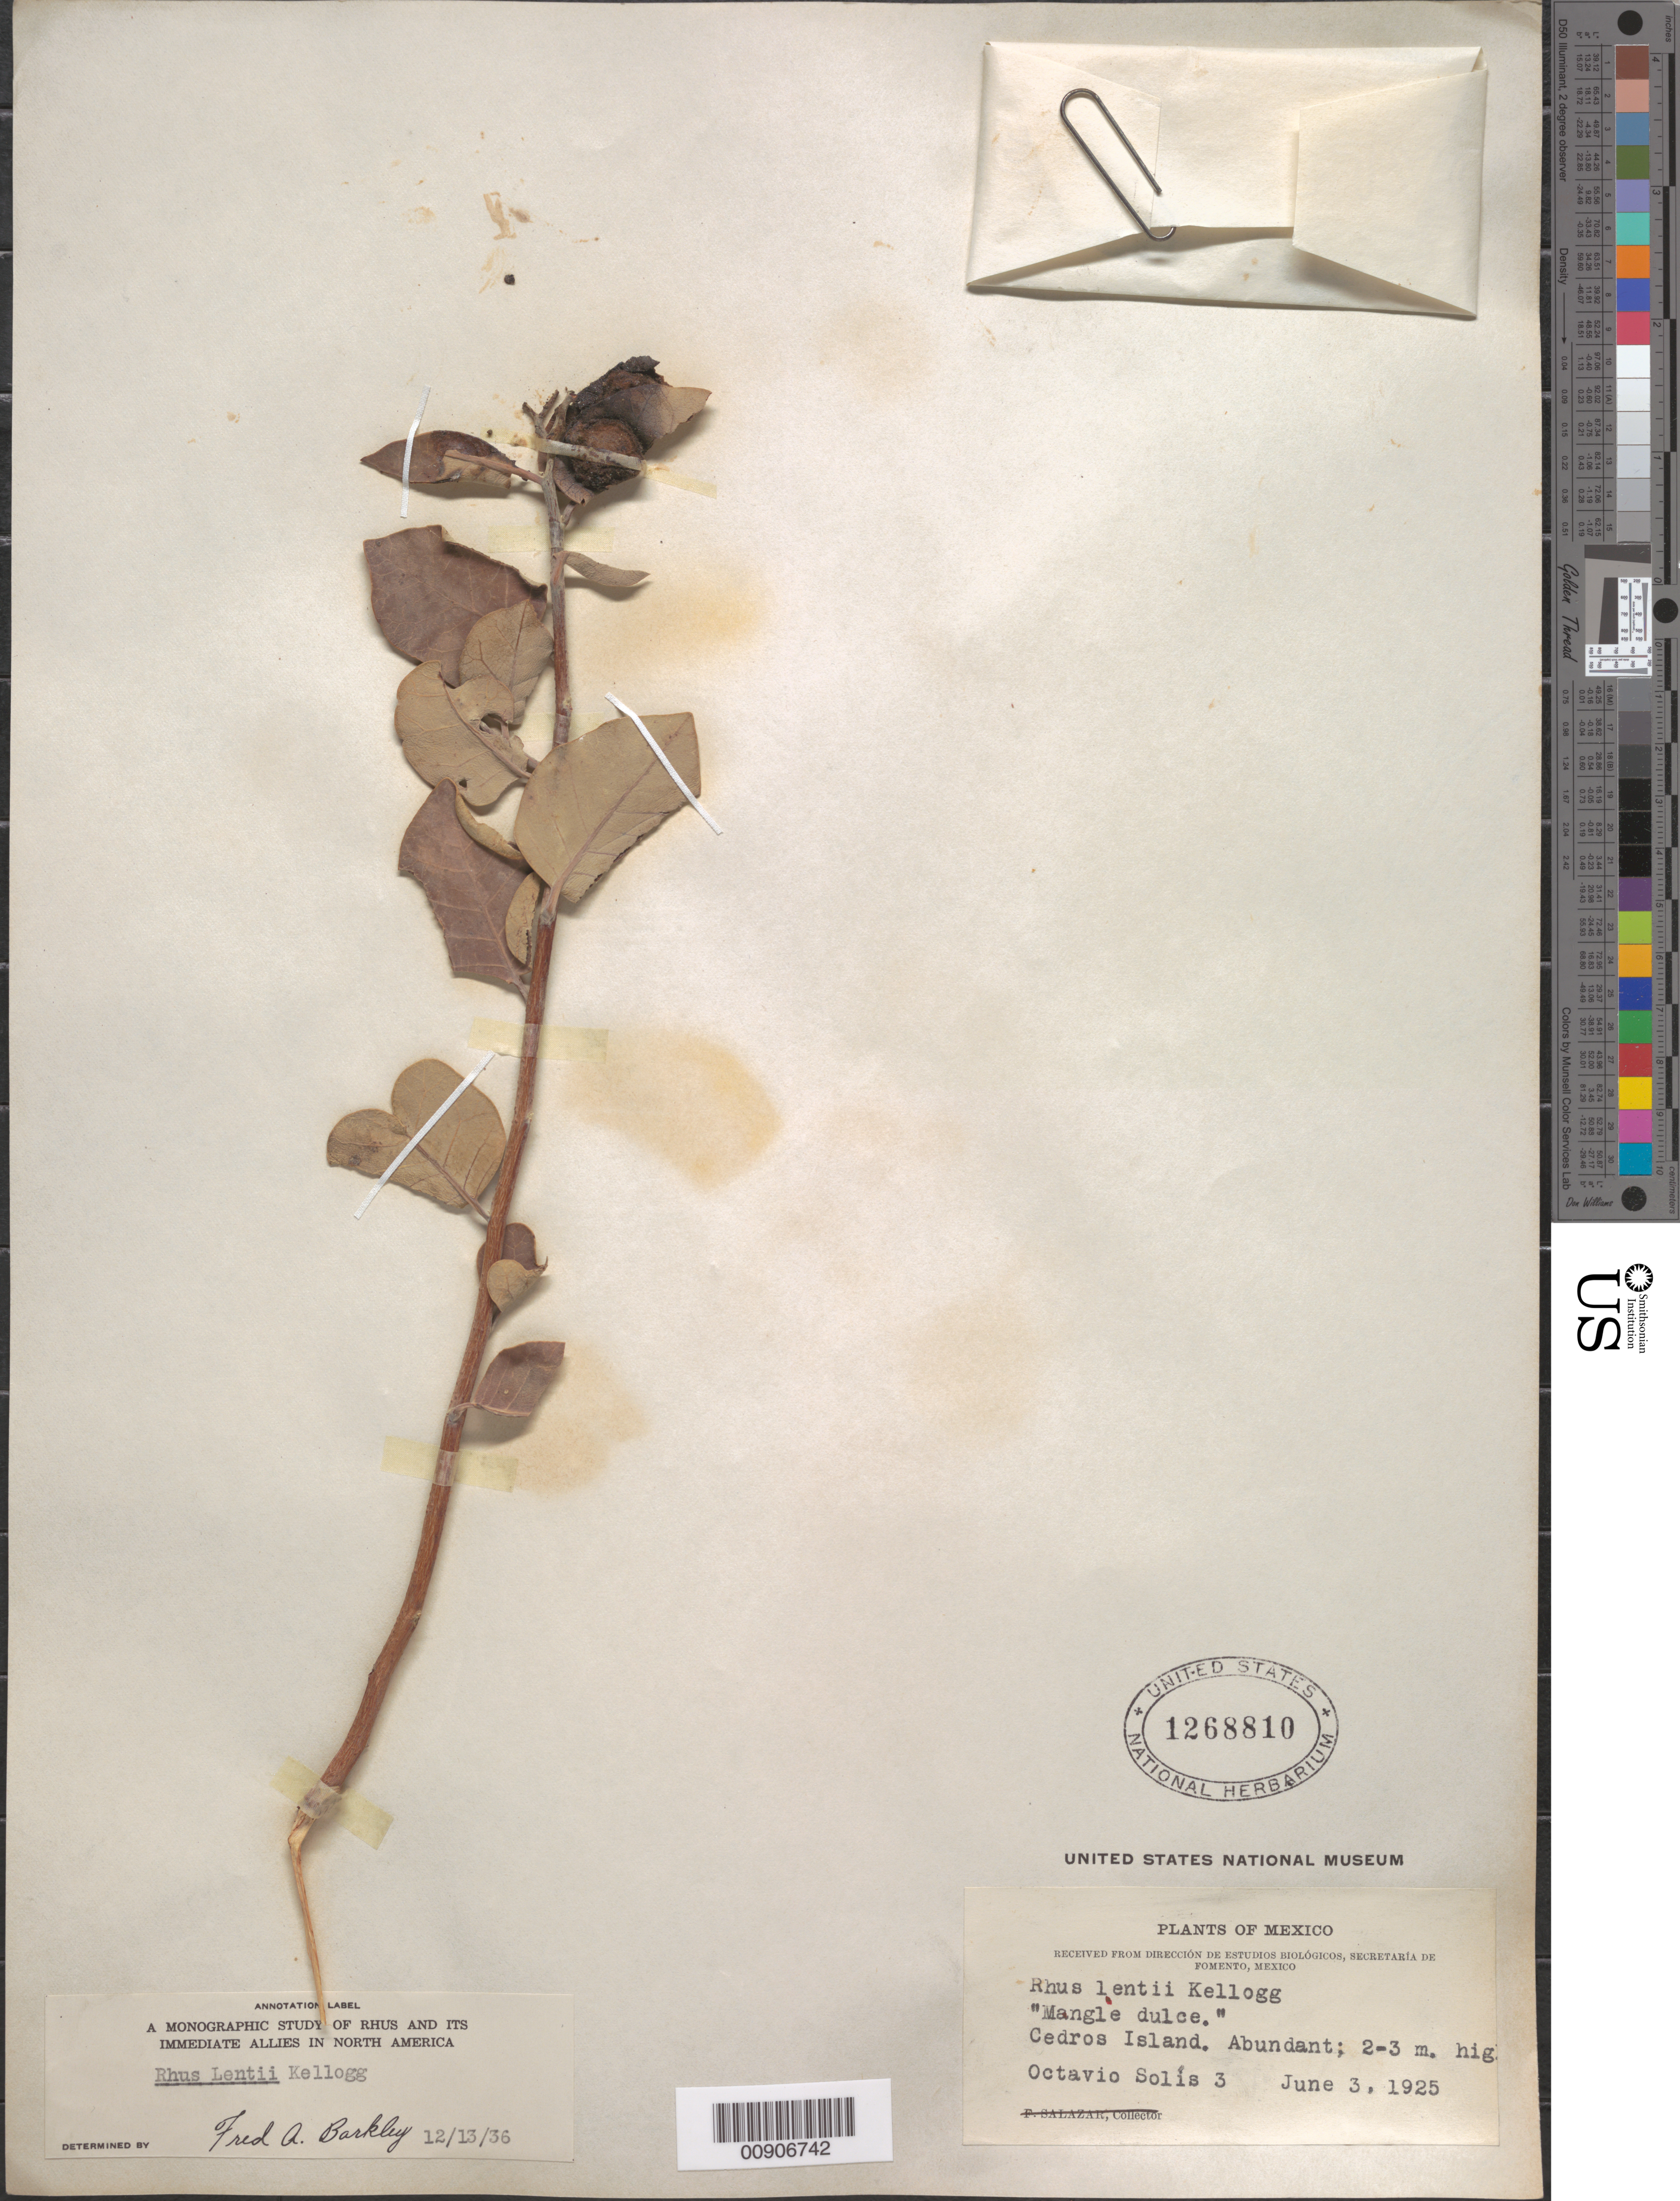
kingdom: Plantae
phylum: Tracheophyta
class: Magnoliopsida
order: Sapindales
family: Anacardiaceae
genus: Rhus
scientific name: Rhus lentii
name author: Kellogg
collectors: O. Solís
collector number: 3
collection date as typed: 03 Jun 1925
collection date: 1925-06-03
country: Mexico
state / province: Baja California Norte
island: Cedros I.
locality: Cedros Island.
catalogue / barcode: US 1268810